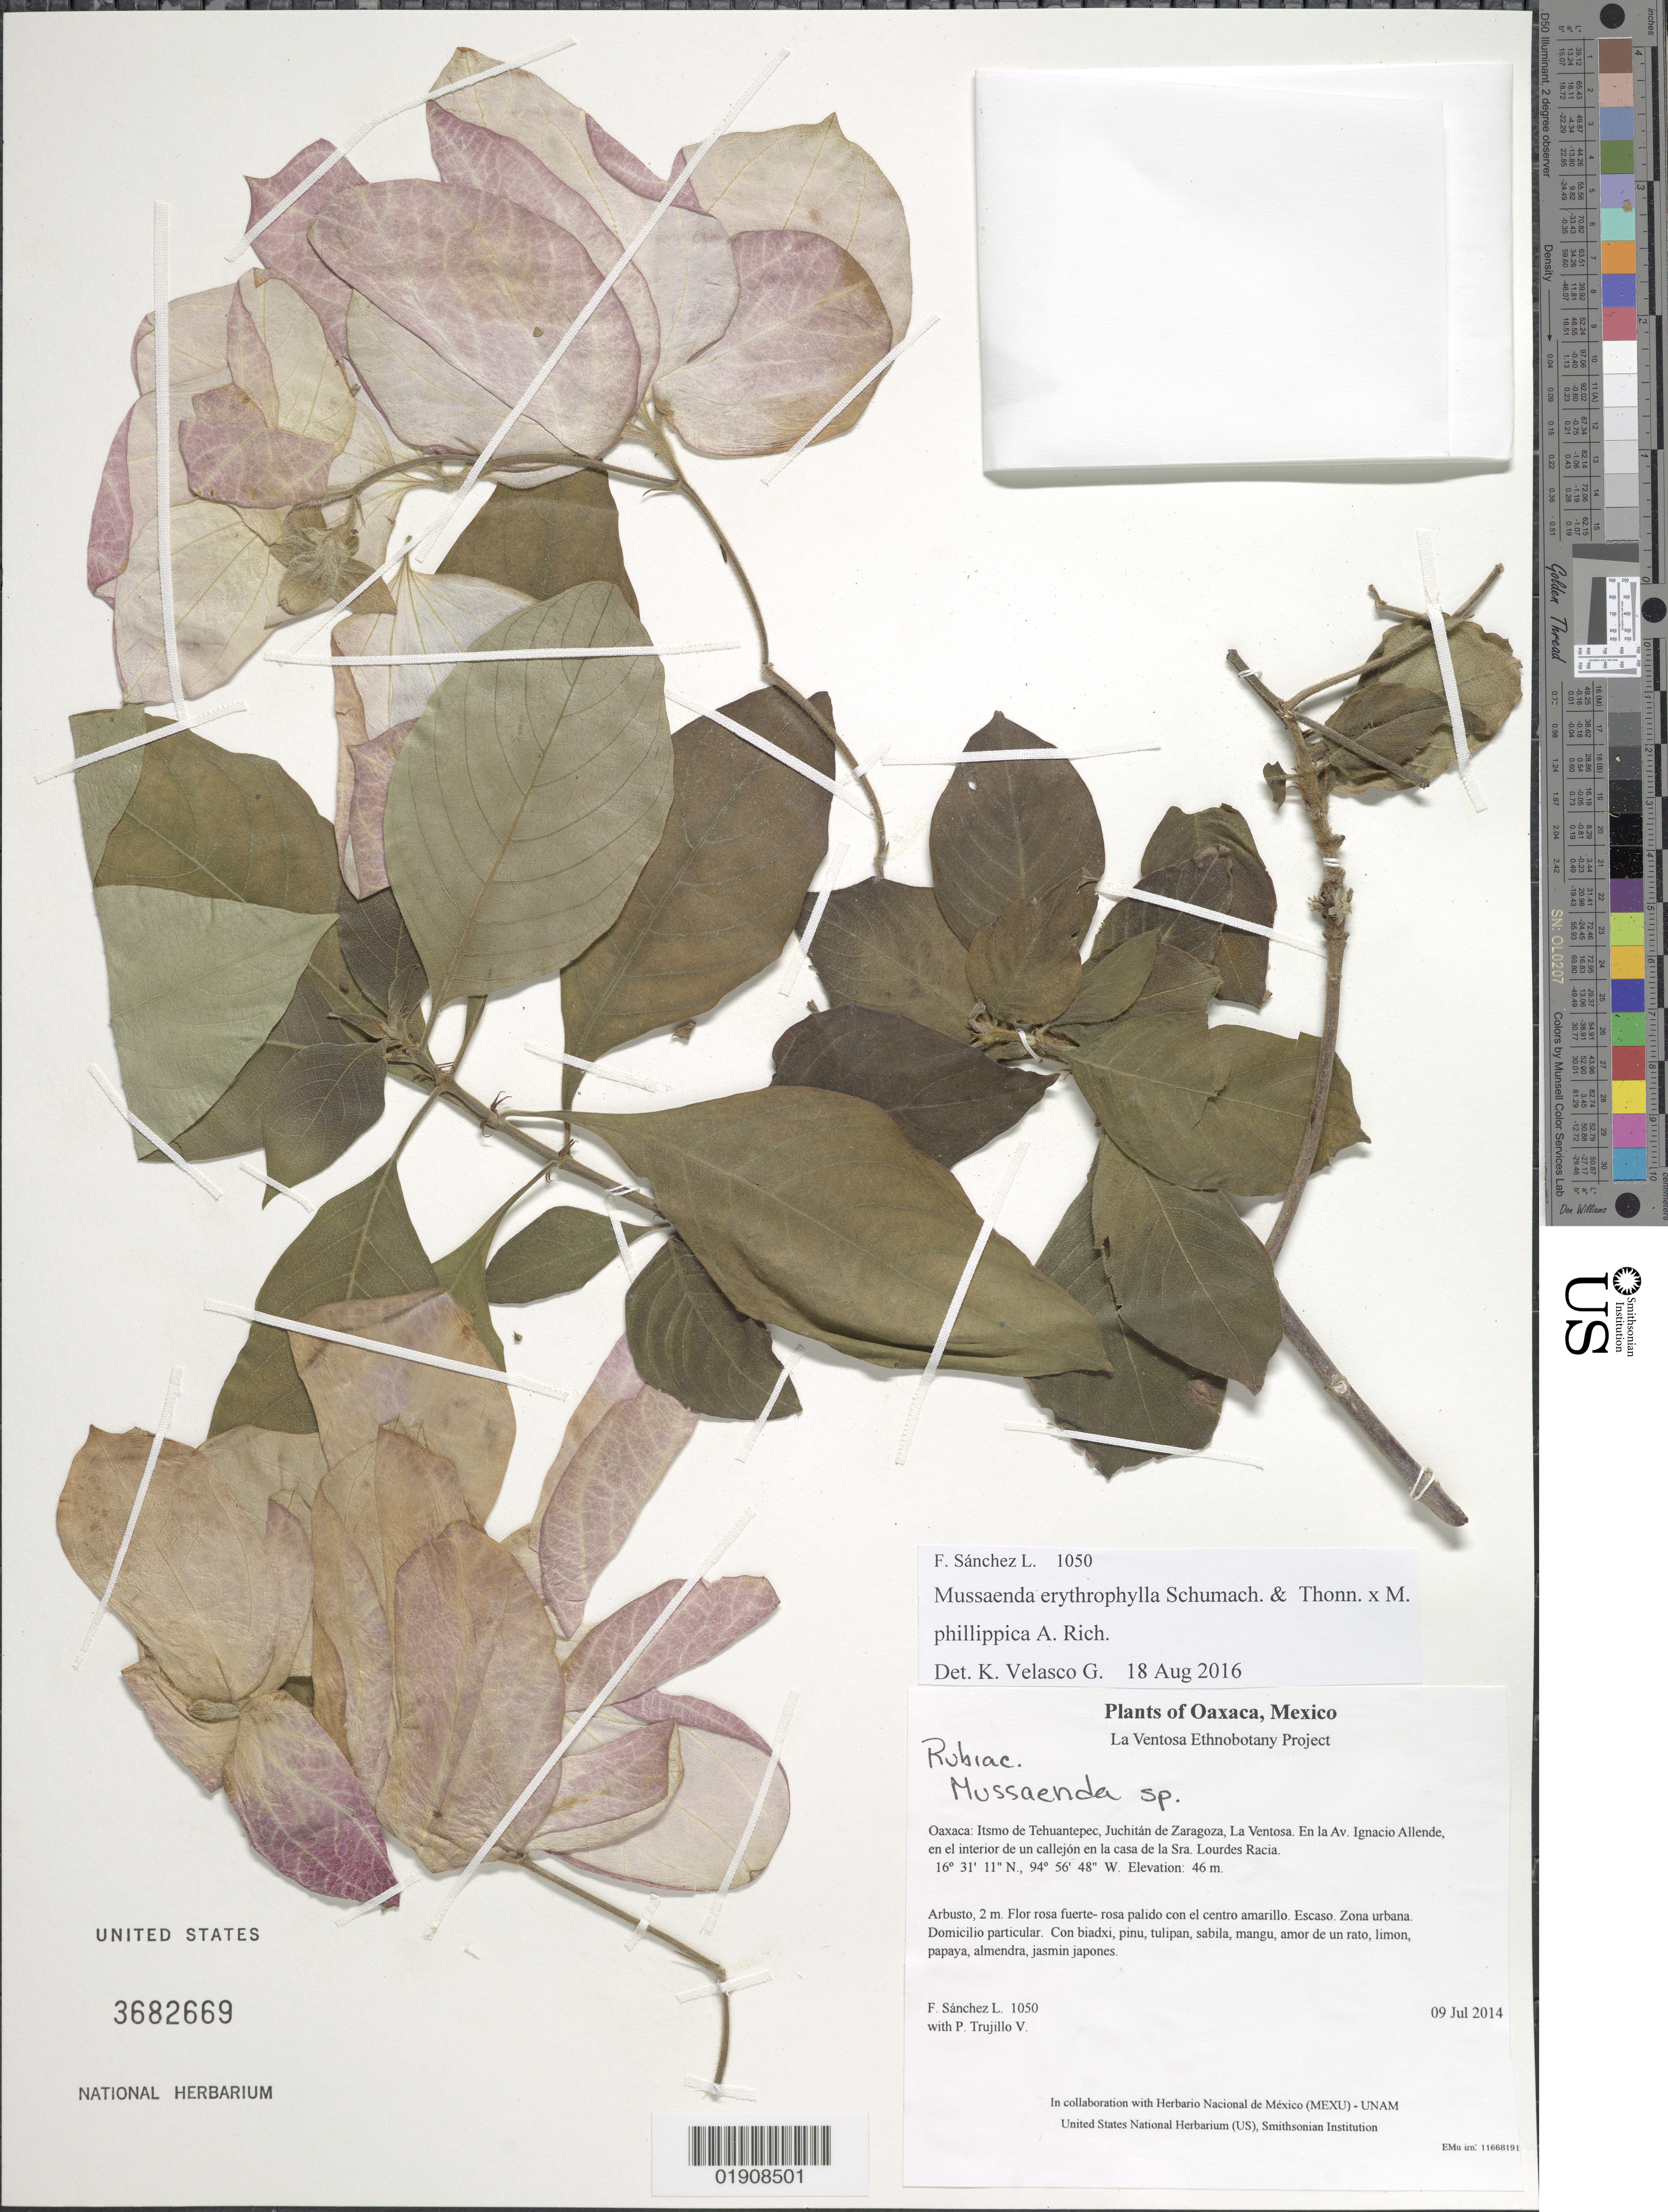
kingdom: Plantae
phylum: Tracheophyta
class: Magnoliopsida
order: Gentianales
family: Rubiaceae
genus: Mussaenda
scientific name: Mussaenda erythrophylla x M. pullei Valeton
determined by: Velasco G., Kenia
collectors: F. Sánchez L. & P. Trujillo V.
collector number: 1050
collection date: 2014-07-09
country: Mexico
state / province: Oaxaca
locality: Itsmo de Tehuantepec, Juchitán de Zaragoza, La Ventosa. En la Av. Ignacio Allende, en el interior de un callejón en la casa de la Sra. Lourdes Racia.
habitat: Zona urbana. Domicilio particular.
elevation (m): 46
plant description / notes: JEBOT, MEXU; Yaga bandaga. 2 m. Guie' rosa cahui-rosa nate ne galahui naguchi. Huaxie'.; musagendra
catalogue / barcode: US 3682669